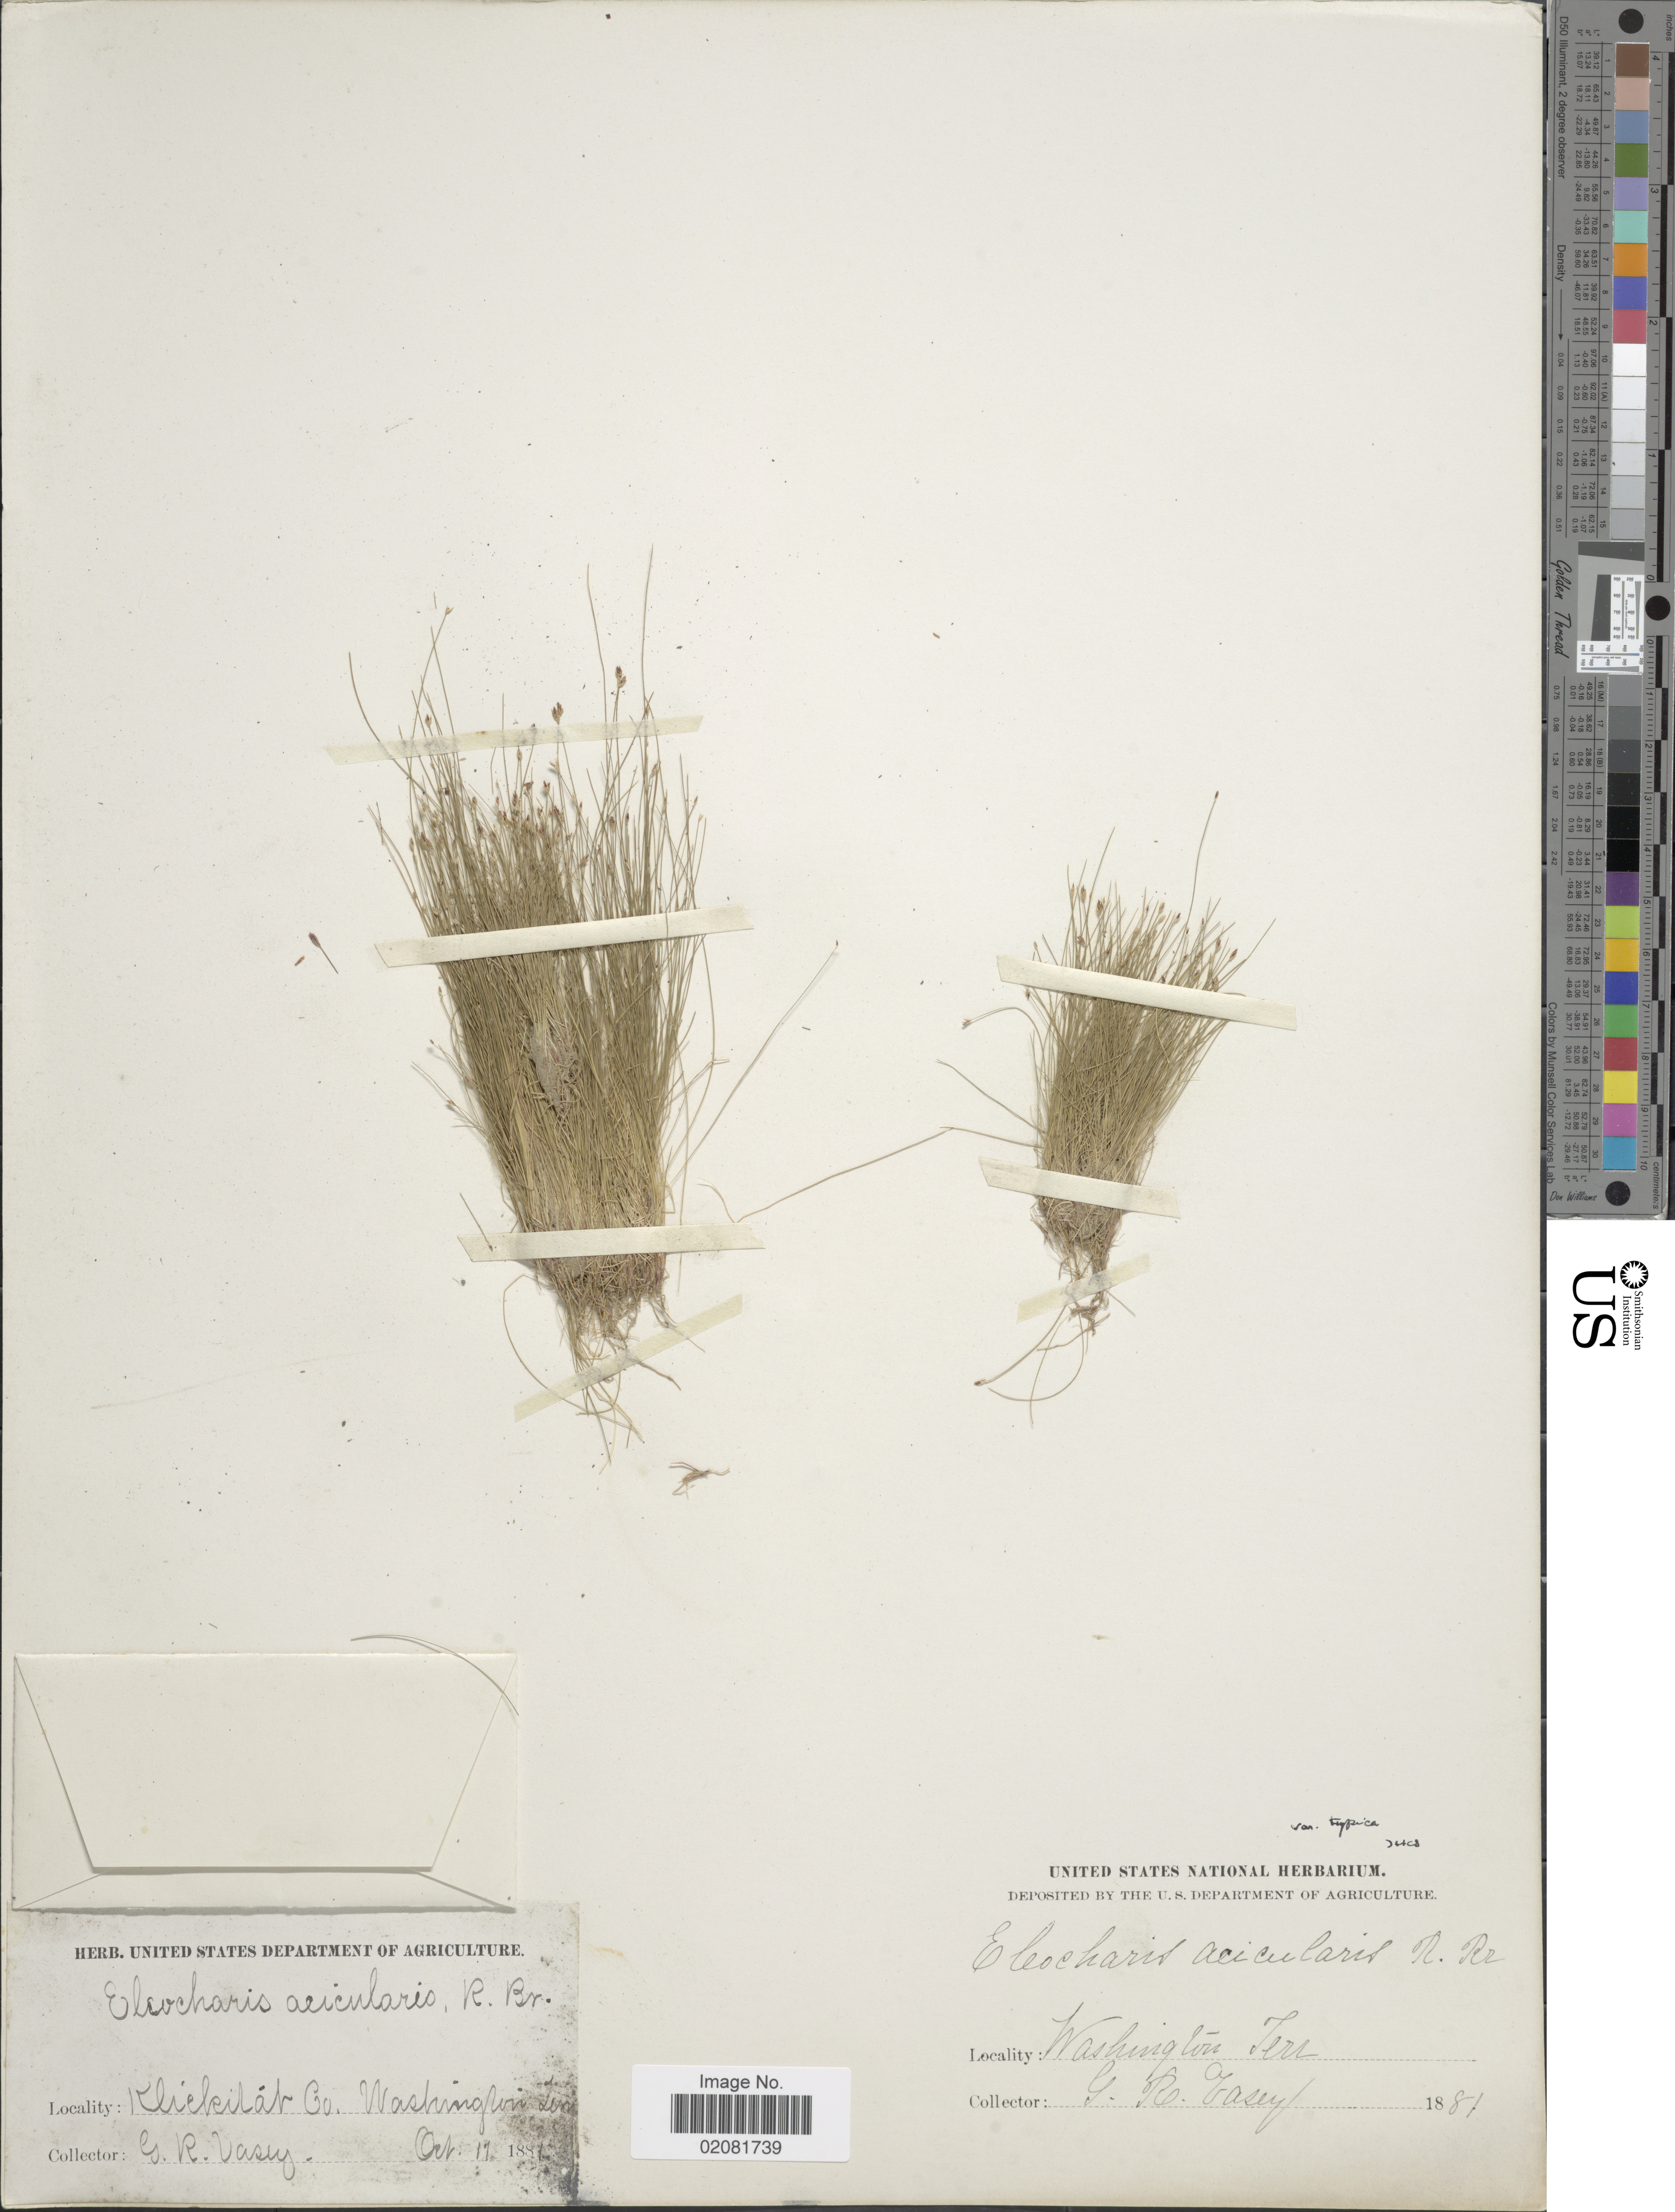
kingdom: Plantae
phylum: Tracheophyta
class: Liliopsida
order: Poales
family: Cyperaceae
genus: Eleocharis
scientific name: Eleocharis acicularis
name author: (L.) Roem. & Schult.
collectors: G. R. Vasey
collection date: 1881-10-17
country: United States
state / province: Washington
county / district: Klickitat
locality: Klickitat Co.